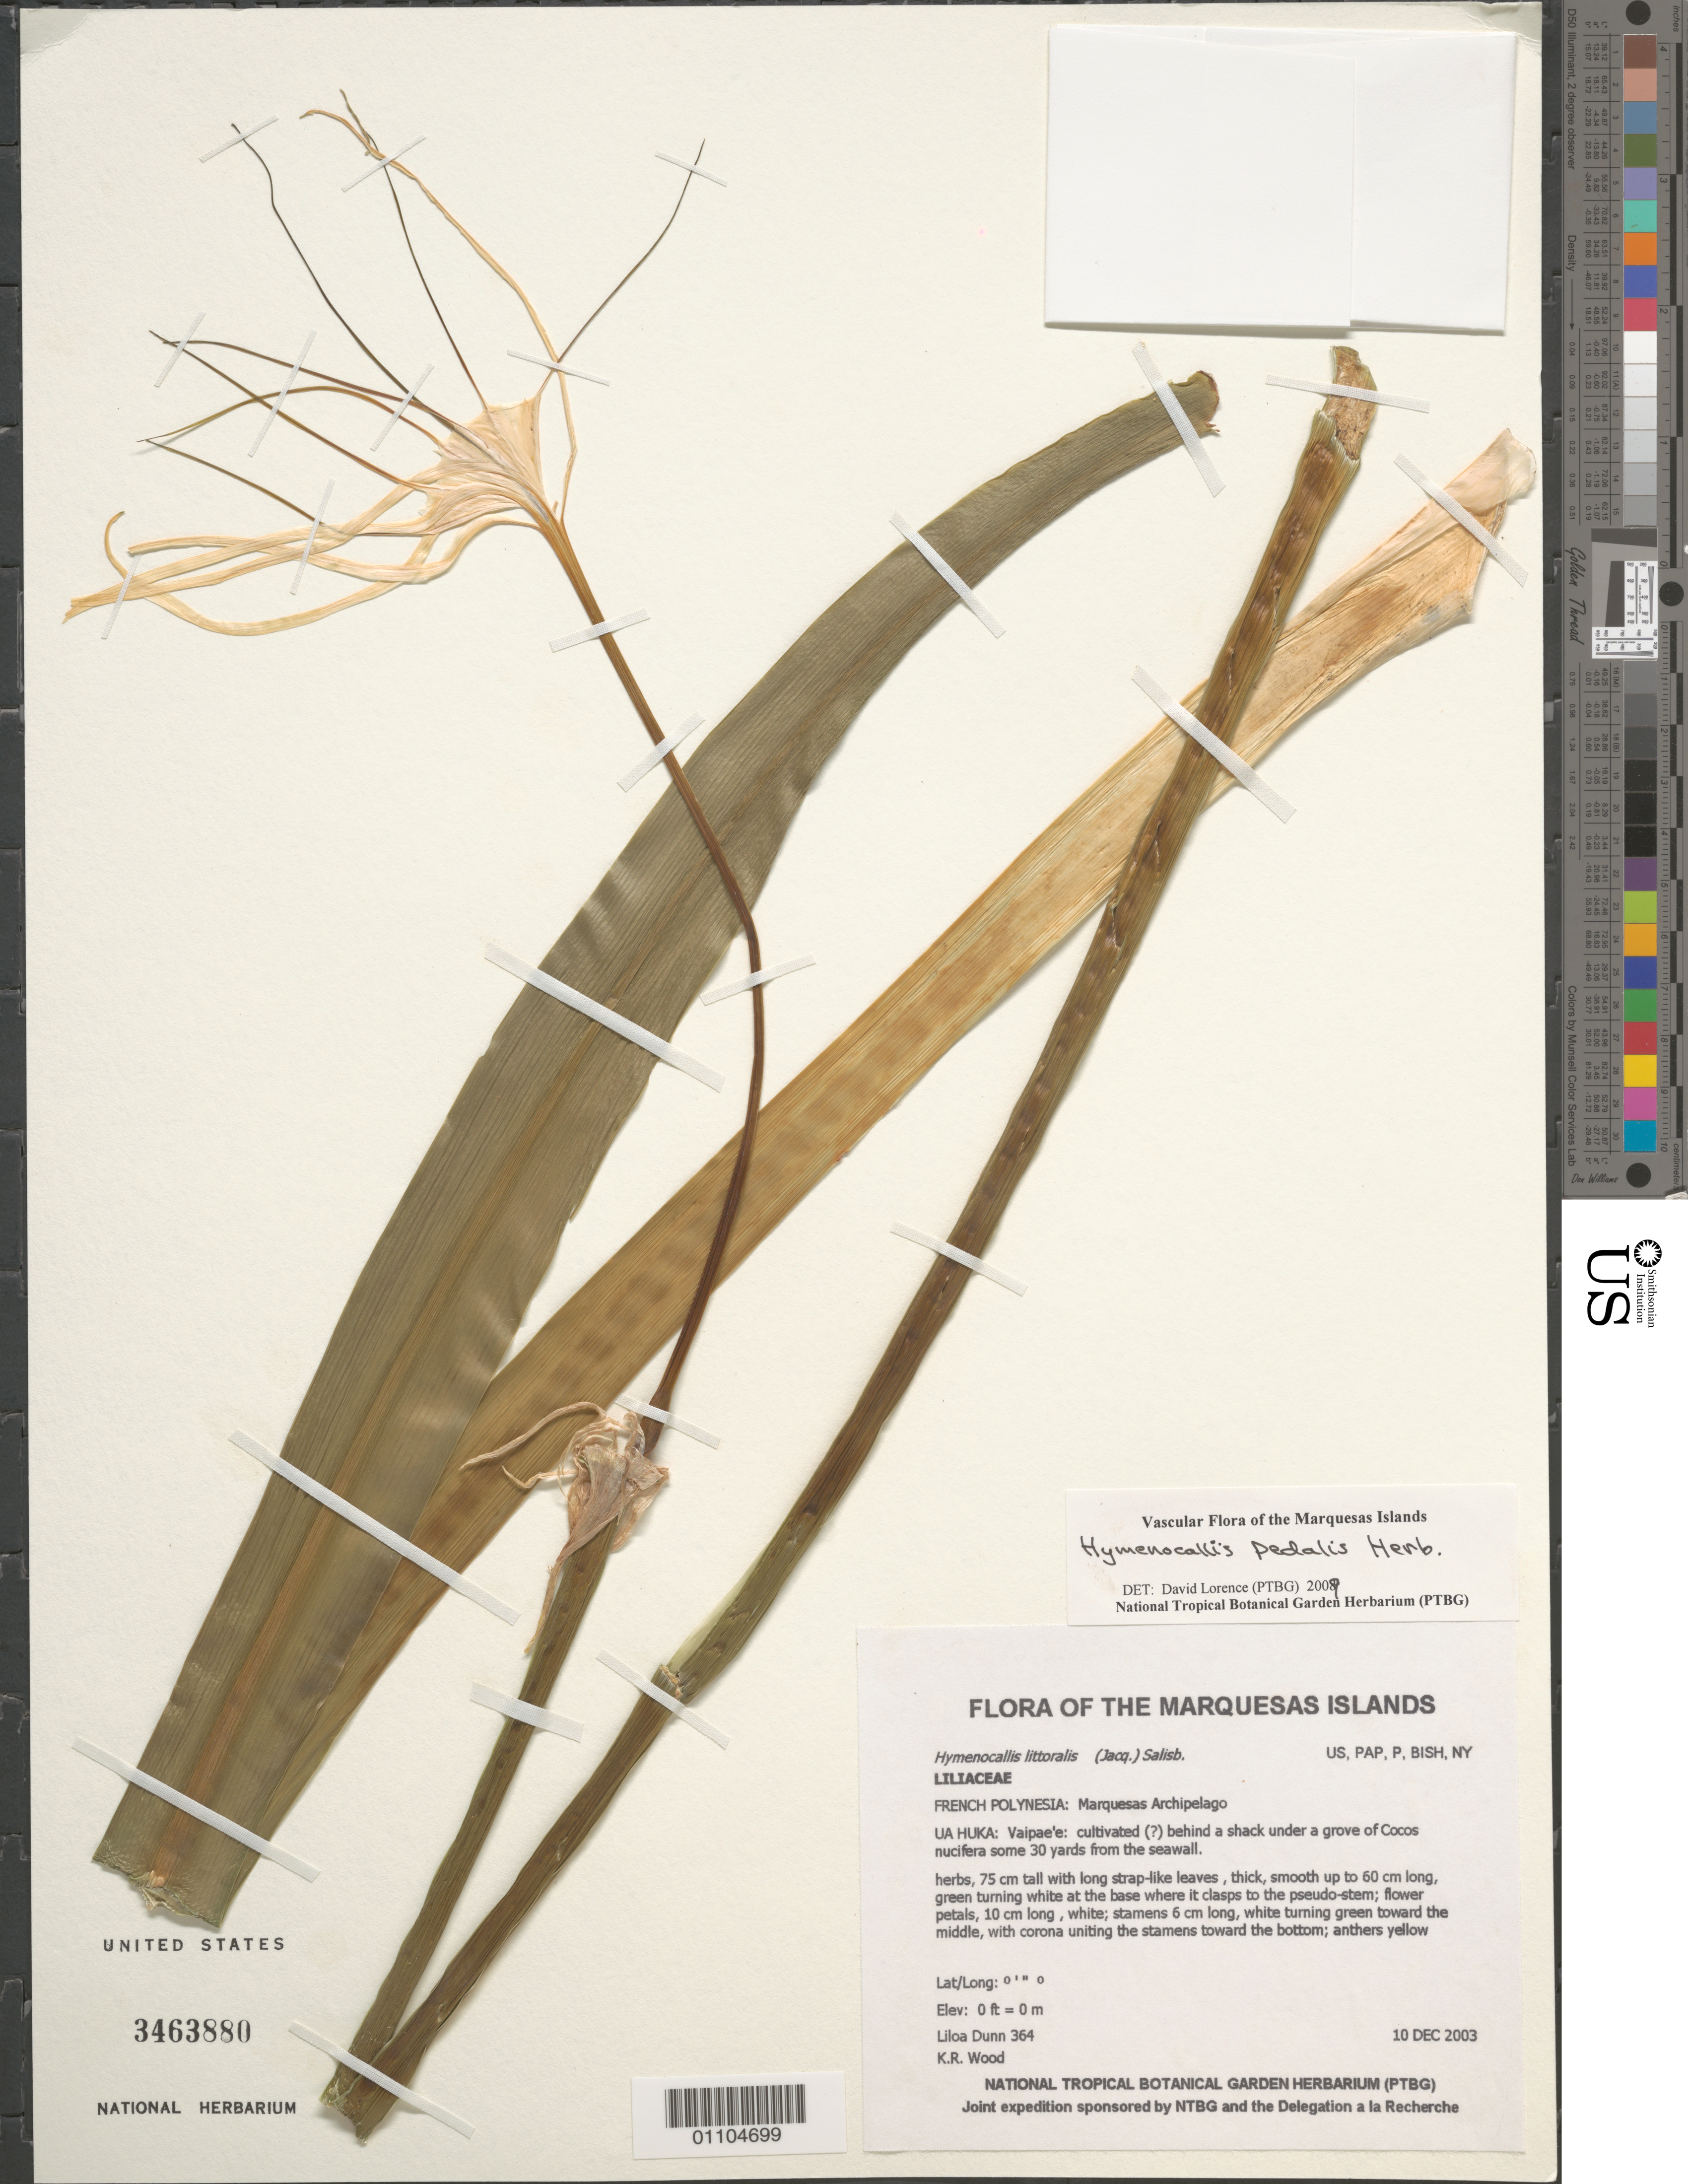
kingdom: Plantae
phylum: Tracheophyta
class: Liliopsida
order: Asparagales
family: Amaryllidaceae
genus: Hymenocallis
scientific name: Hymenocallis pedalis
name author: Herb.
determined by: Lorence, David H.; Wagner, W. H.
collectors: L. Dunn & K. R. Wood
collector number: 364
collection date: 2003-12-10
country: French Polynesia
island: Ua Huka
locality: Vaipae'e: cultivated (?) behind a shack under a grove of Cocos nucifera some 30 yards from the seawall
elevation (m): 0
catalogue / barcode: US 3463880